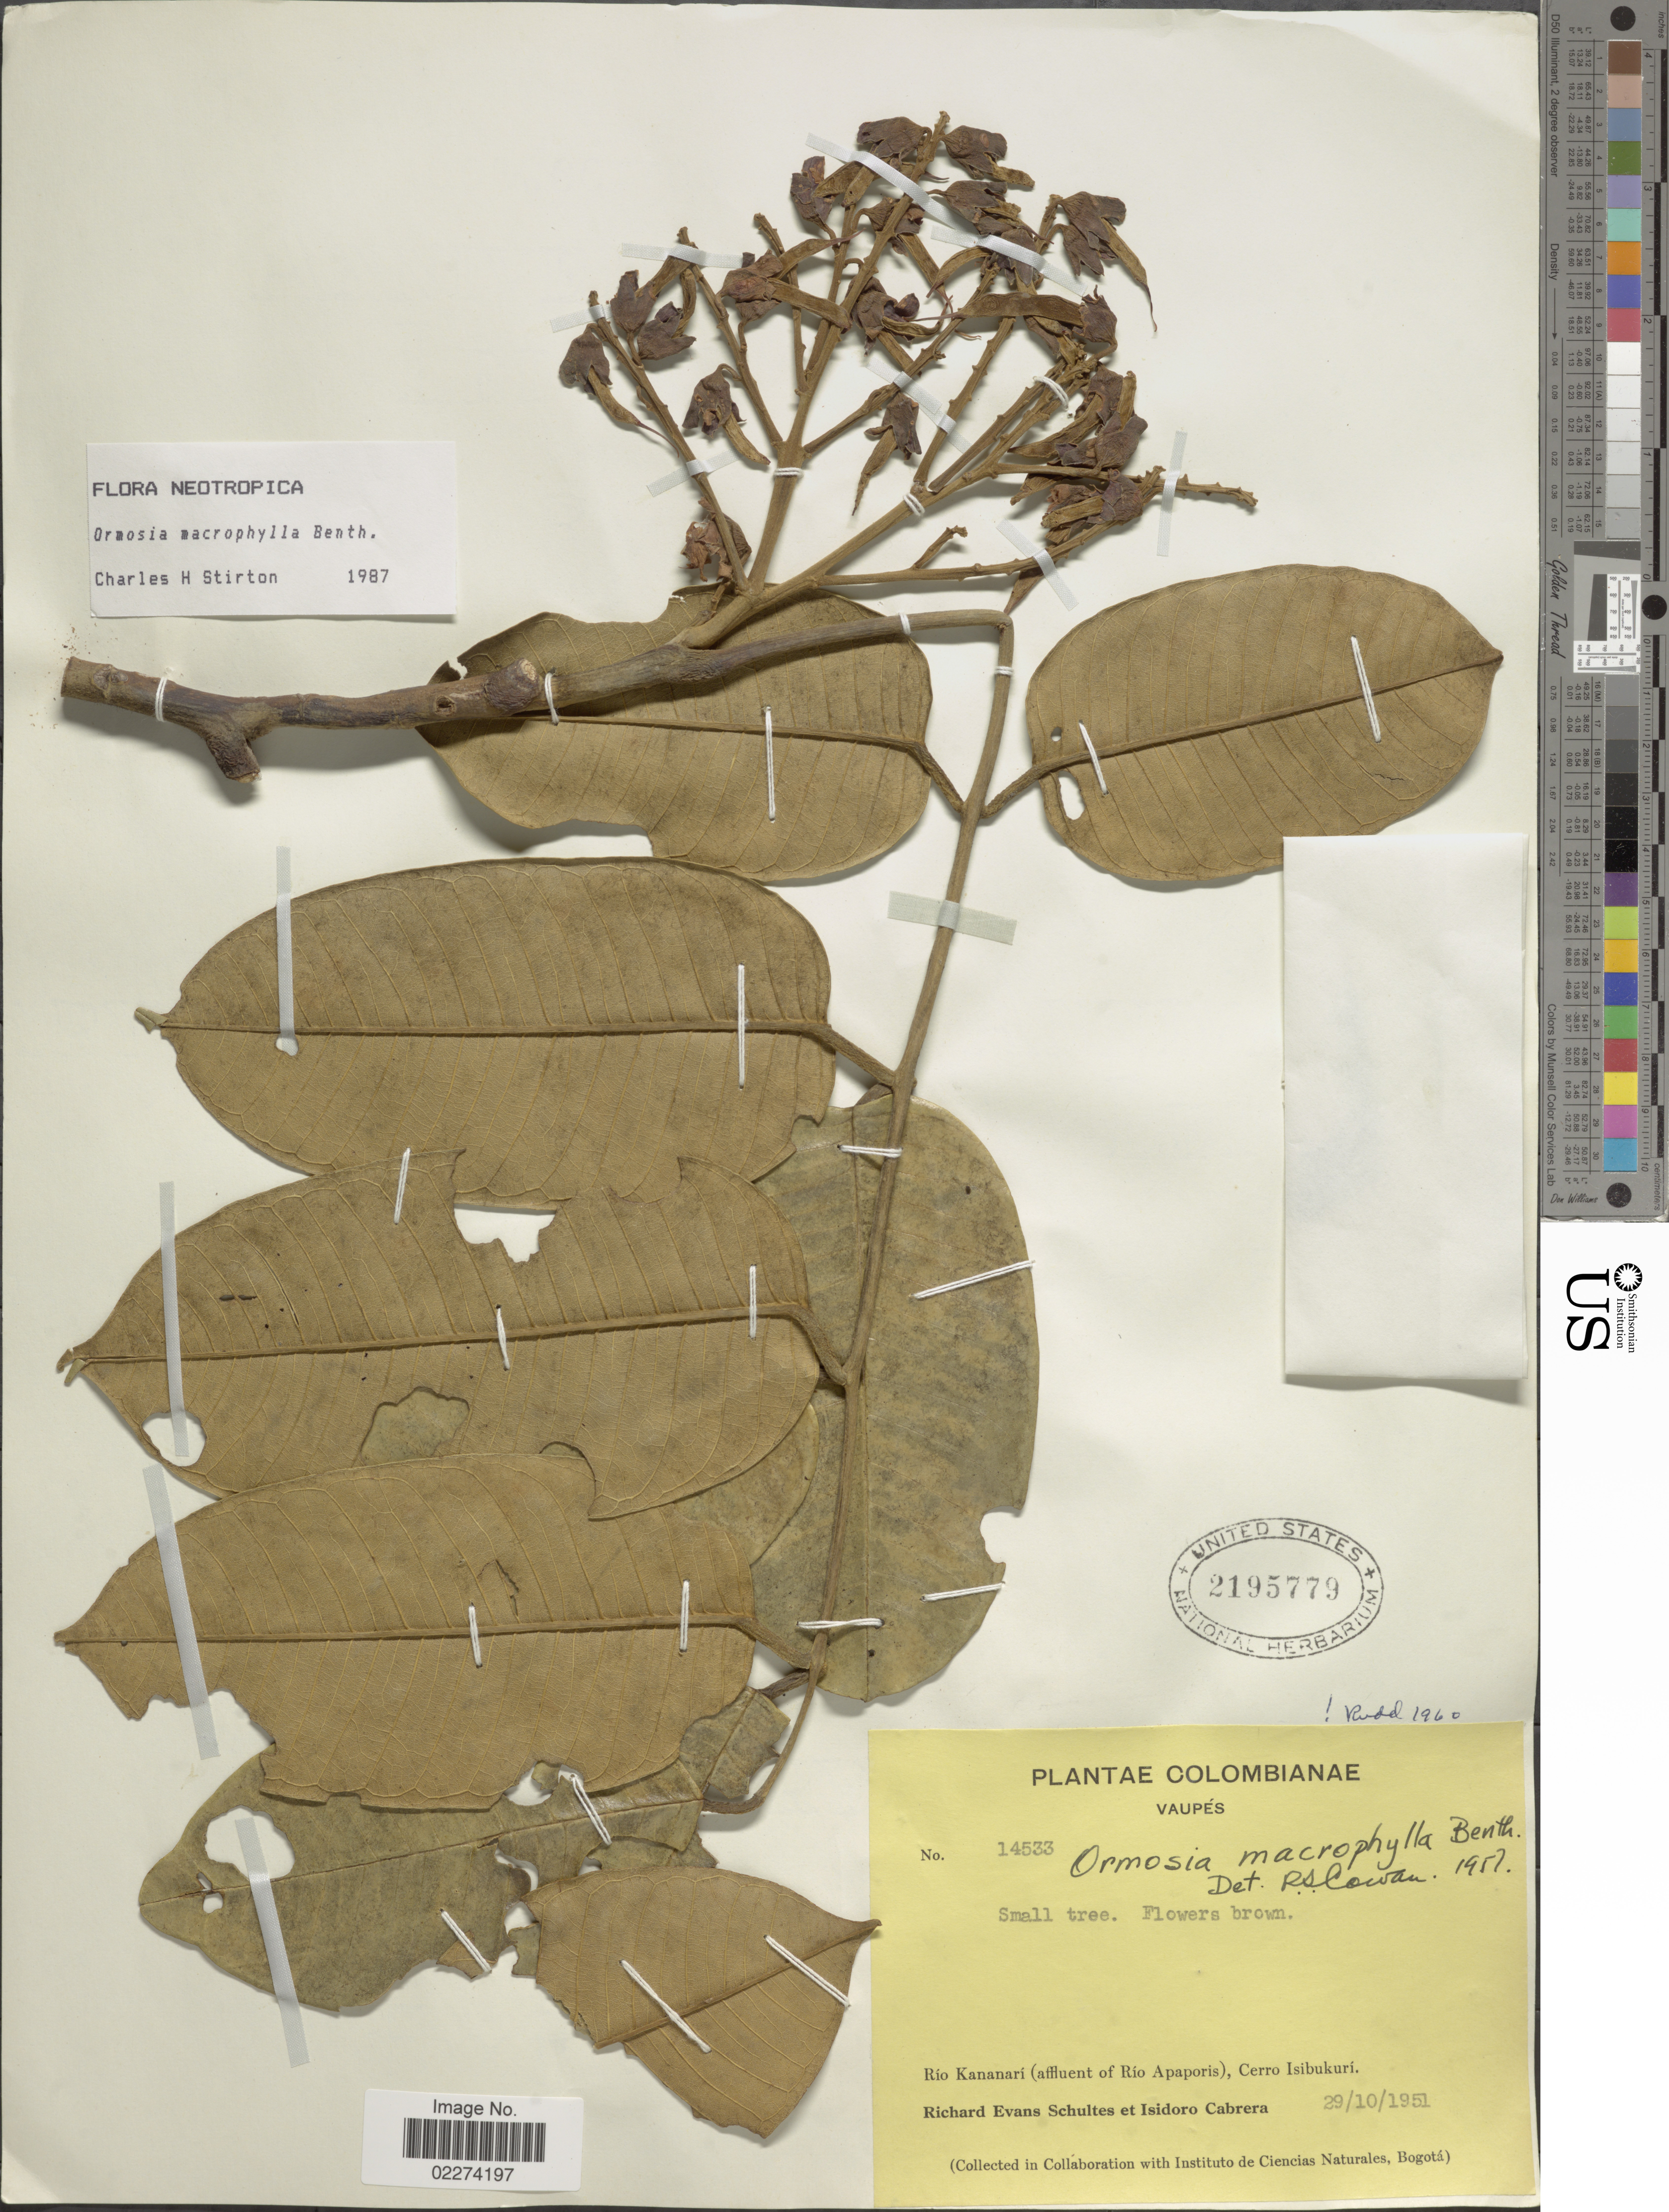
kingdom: Plantae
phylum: Tracheophyta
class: Magnoliopsida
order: Fabales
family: Fabaceae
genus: Ormosia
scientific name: Ormosia macrophylla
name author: Benth.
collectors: R. E. Schultes & I. Cabrera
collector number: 14533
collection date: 1951-10-29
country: Colombia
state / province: Vaupés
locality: Rio Kananari (affluent of Rio Apaporis), Cerro Isibukuri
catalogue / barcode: US 2195779